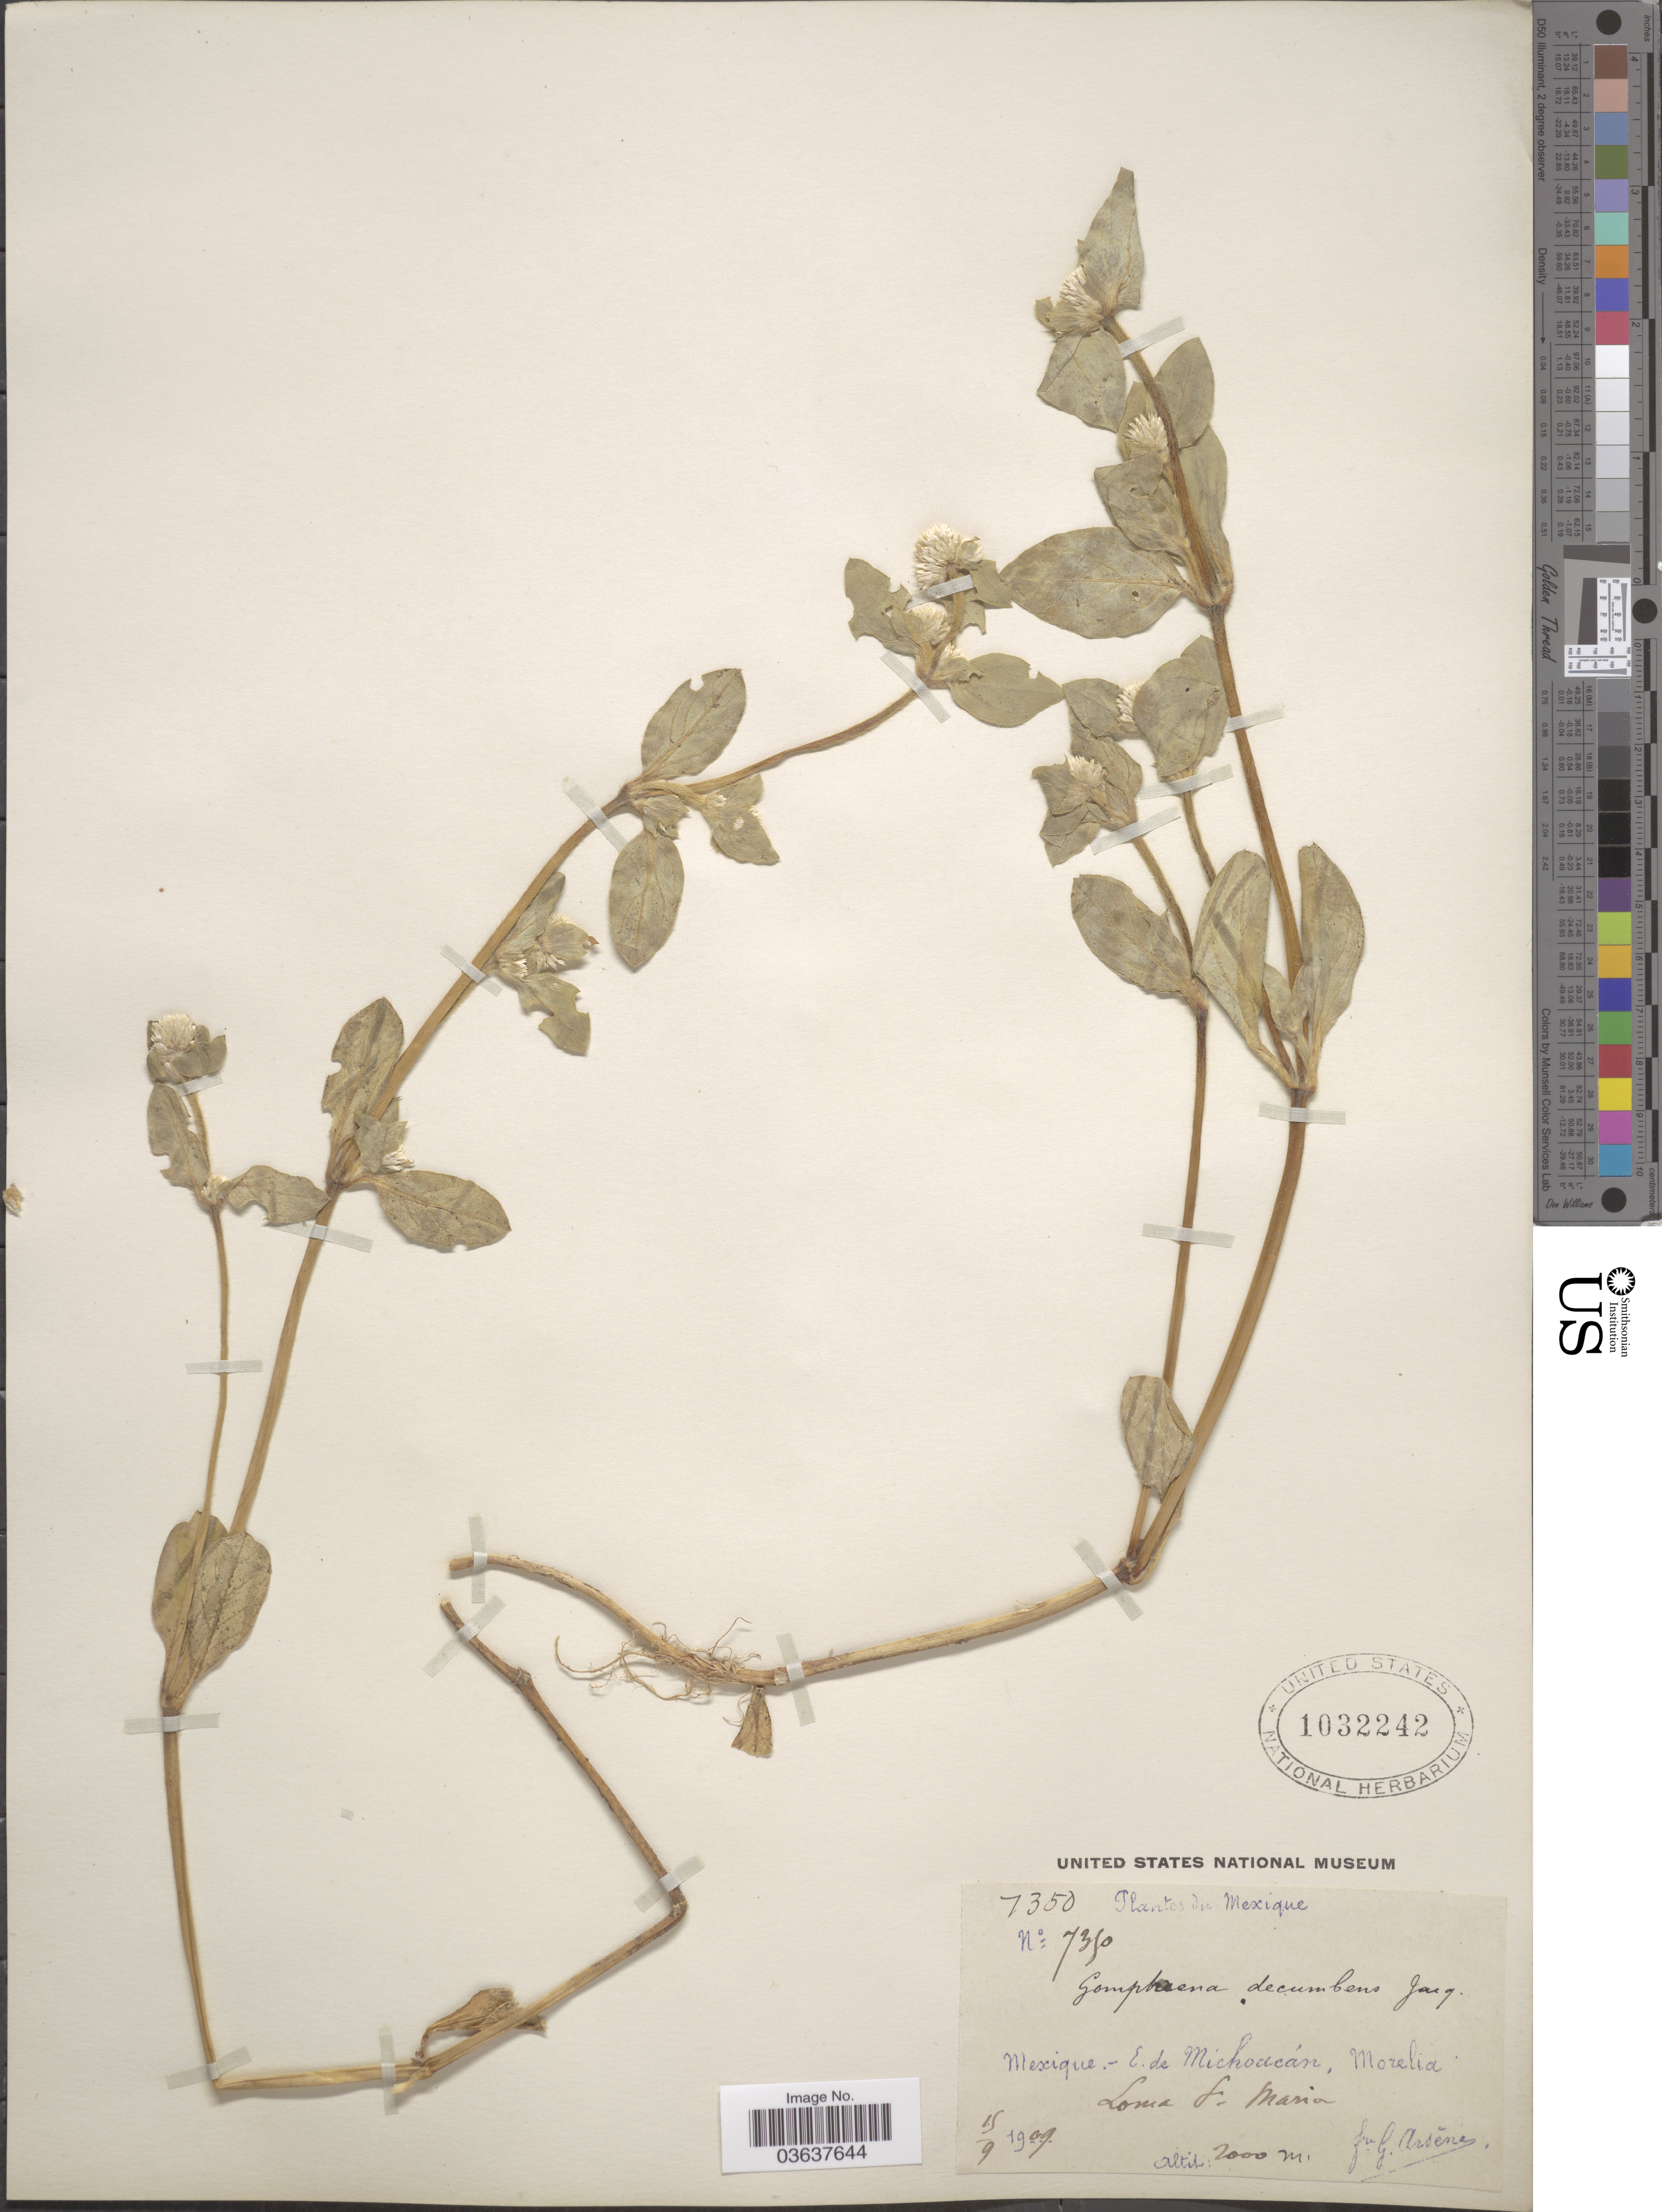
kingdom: Plantae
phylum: Tracheophyta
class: Magnoliopsida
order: Caryophyllales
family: Amaranthaceae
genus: Gomphrena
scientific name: Gomphrena decumbens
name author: Jacq.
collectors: Bro. G. Arsène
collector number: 7350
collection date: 1909-09-15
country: Mexico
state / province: Michoacán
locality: E. de Michoacán, Morelia. Loma F. Maria.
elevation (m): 2000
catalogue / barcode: US 1032242